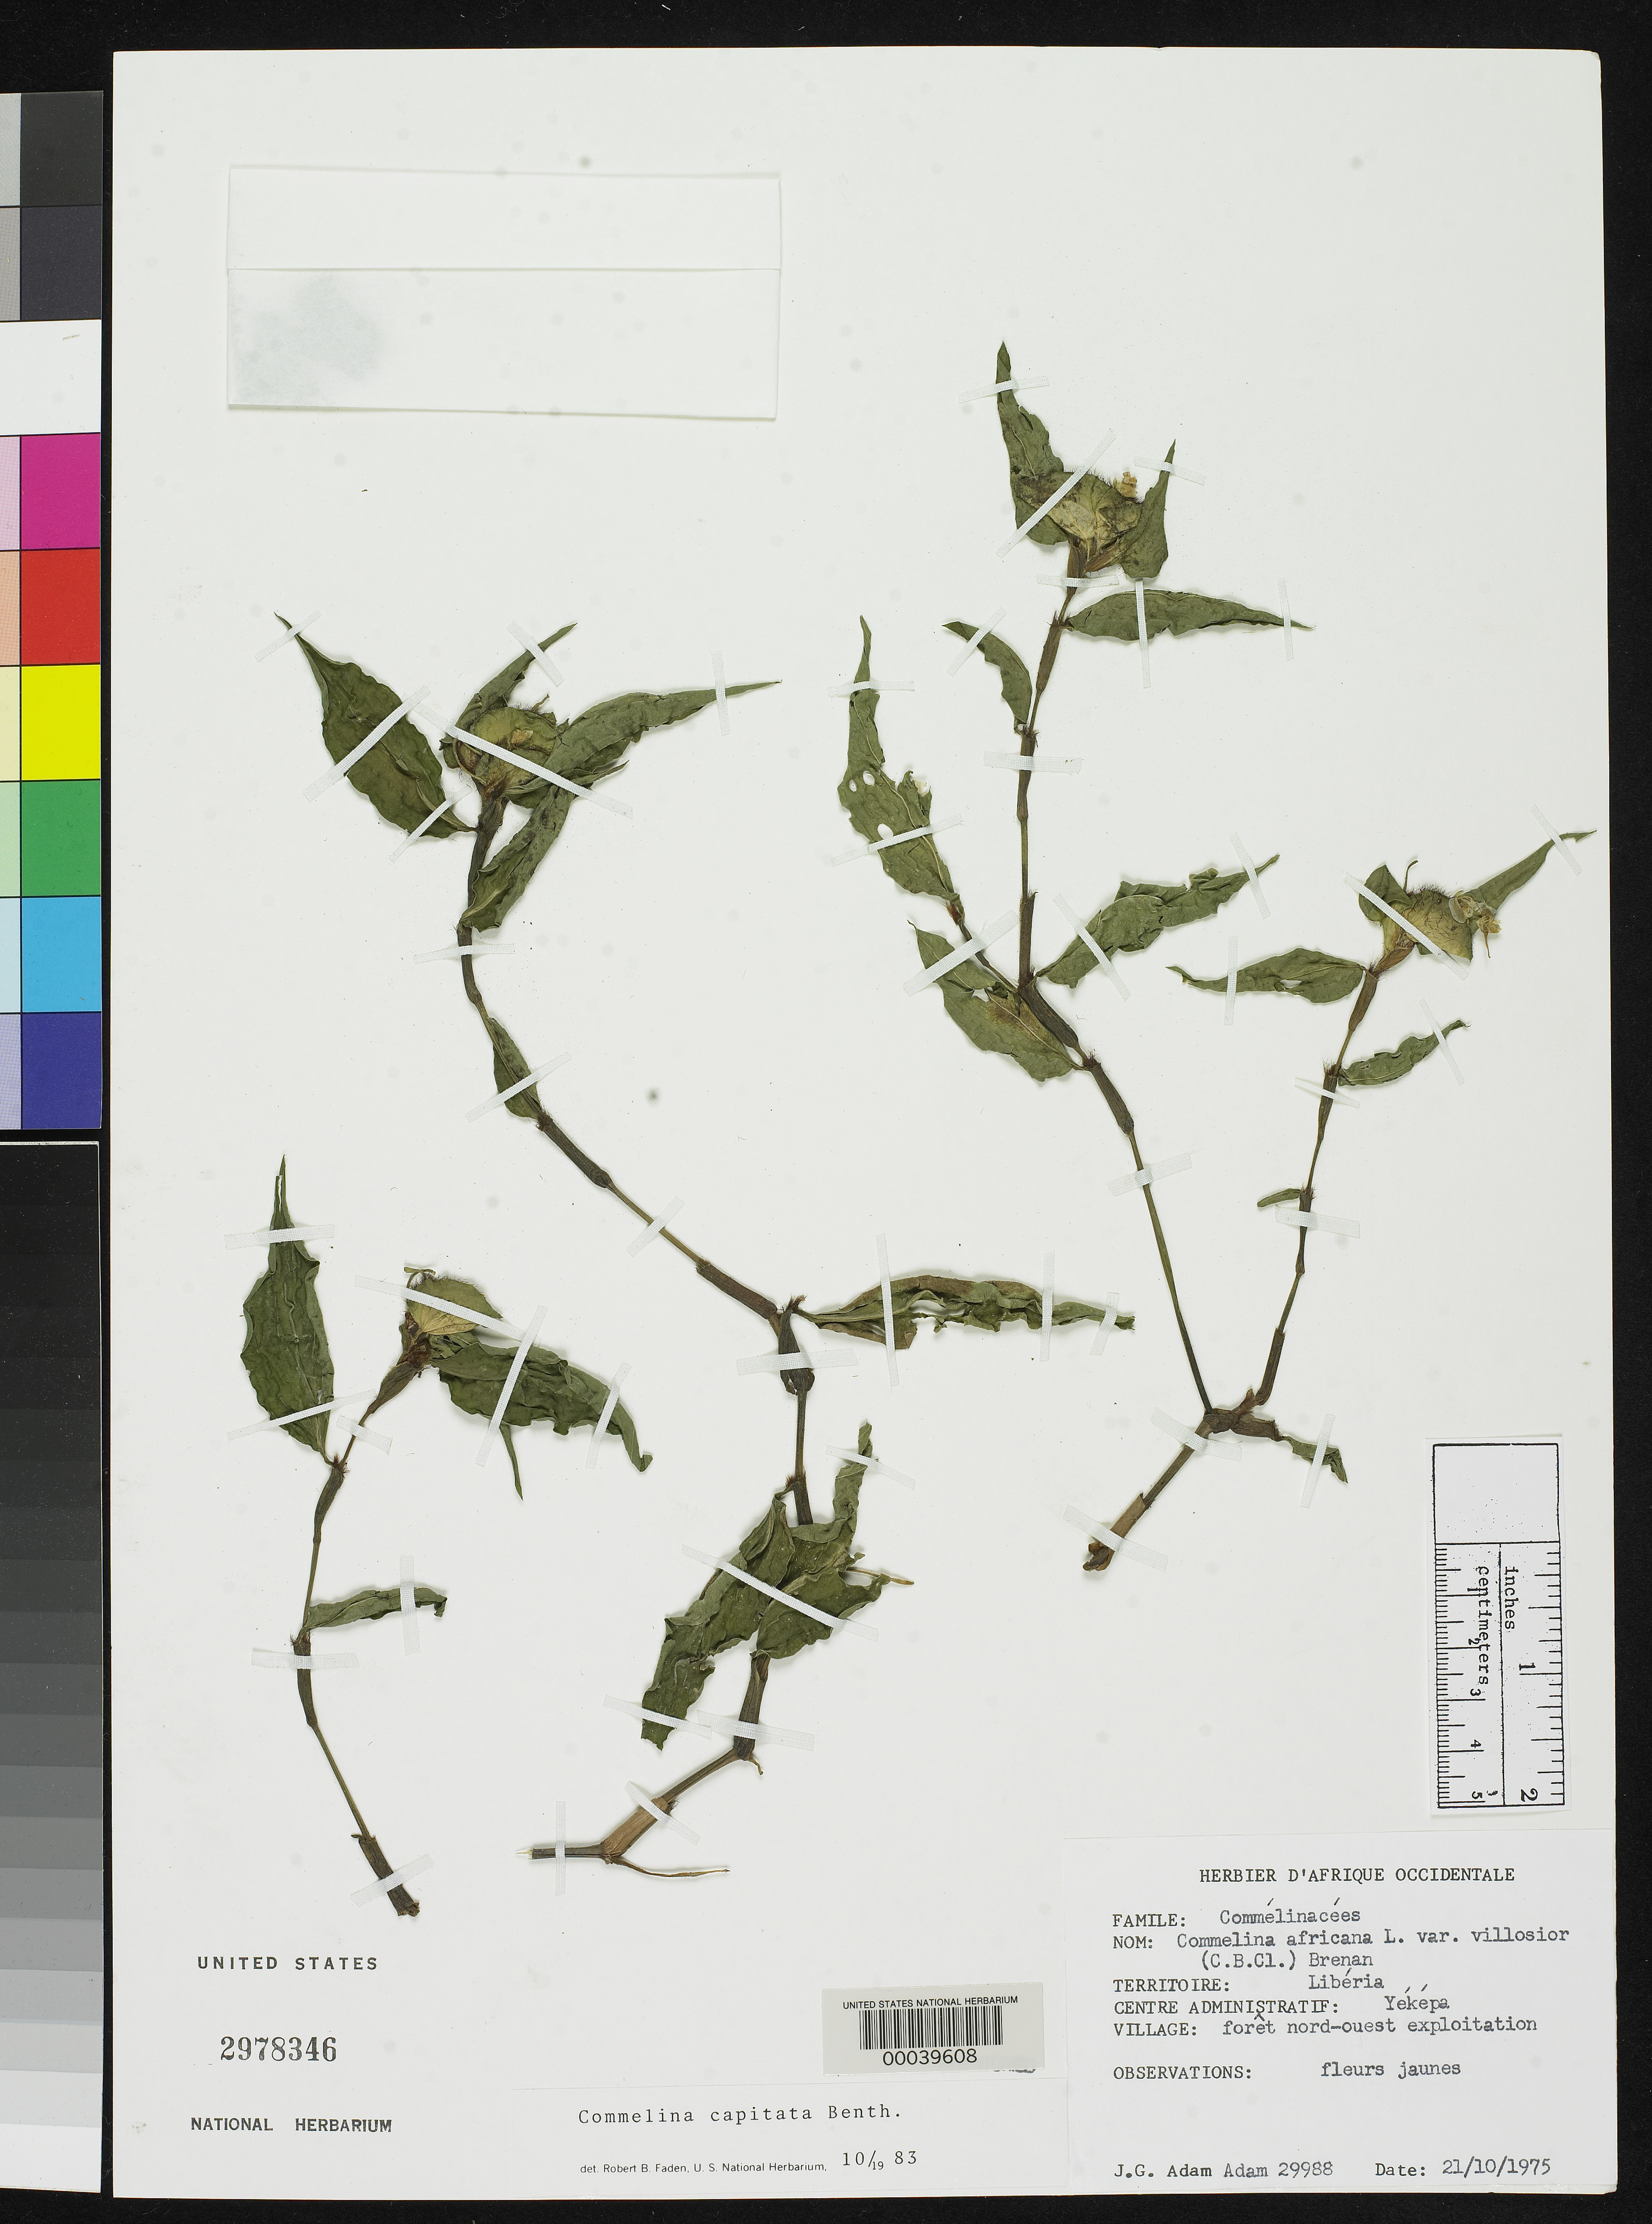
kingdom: Plantae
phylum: Tracheophyta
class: Liliopsida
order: Commelinales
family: Commelinaceae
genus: Commelina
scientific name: Commelina capitata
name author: Benth.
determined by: Faden, Robert B., (US), Smithsonian Institution - National Museum of Natural History (UNITED STATES)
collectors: J. Adam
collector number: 29988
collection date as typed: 21 Oct 1975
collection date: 1975-10-21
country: Liberia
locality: Yekepa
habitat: Forest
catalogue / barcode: US 2978346